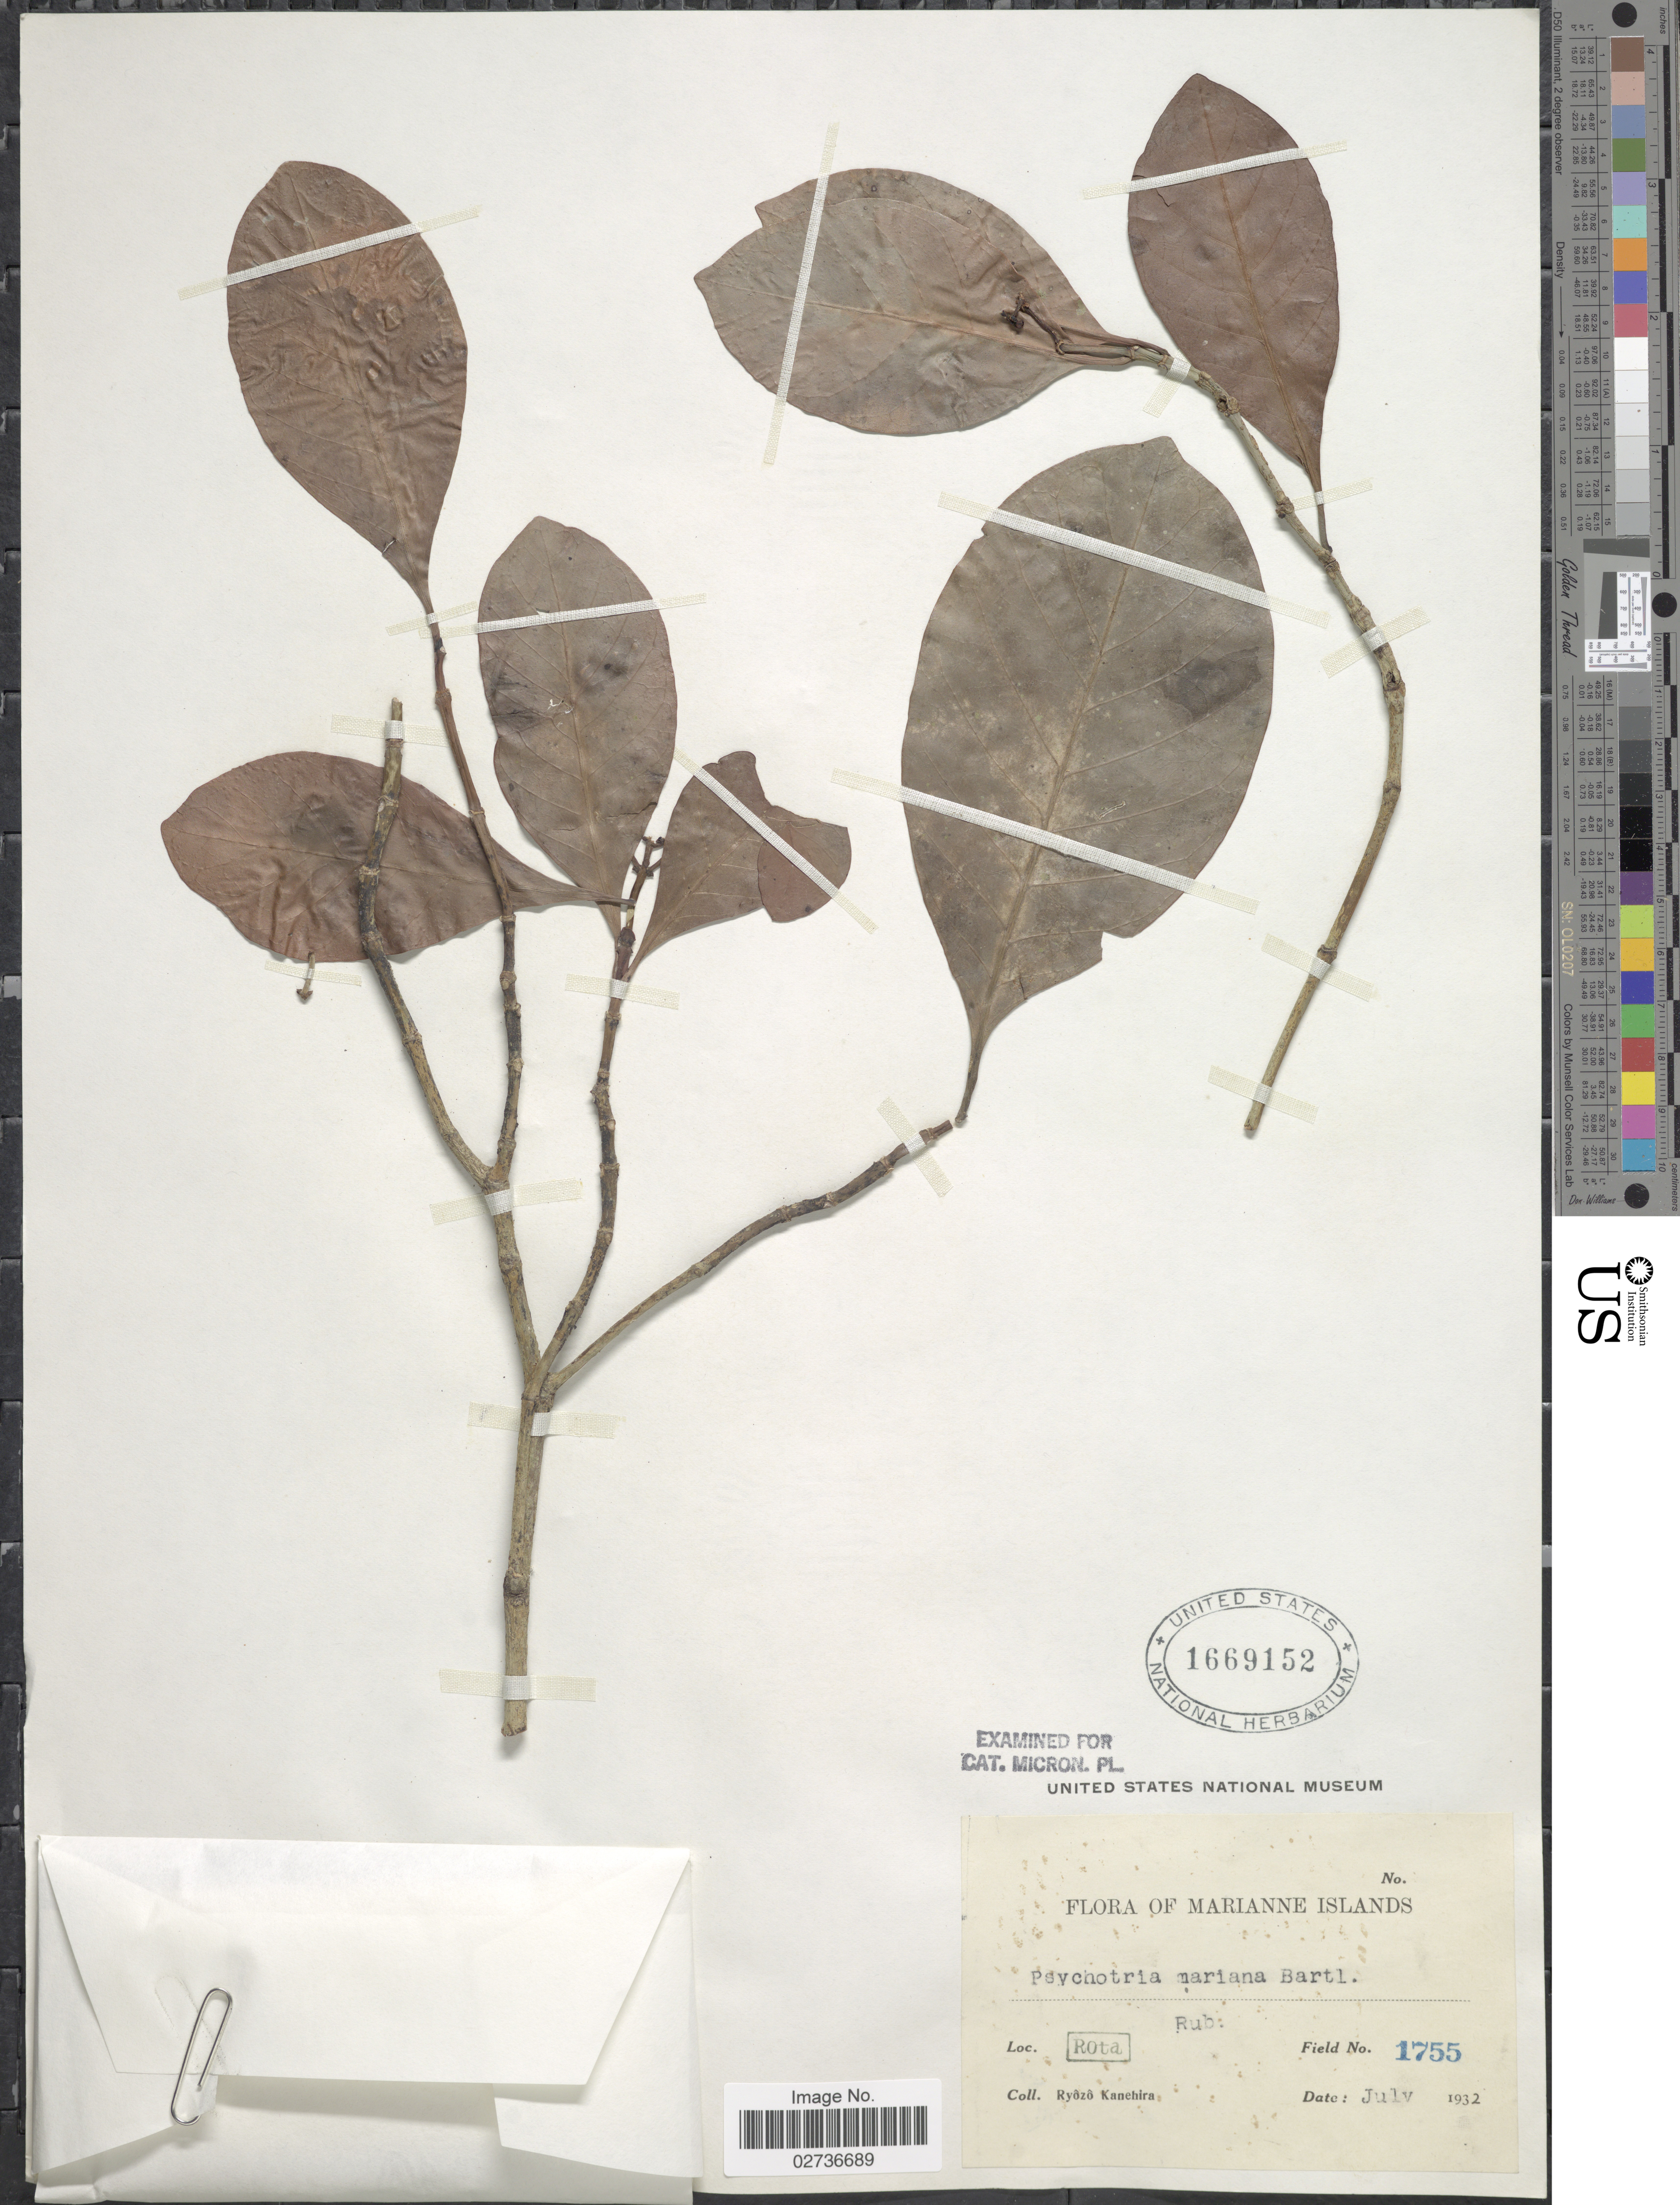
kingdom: Plantae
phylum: Tracheophyta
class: Magnoliopsida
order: Gentianales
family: Rubiaceae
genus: Psychotria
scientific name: Psychotria mariana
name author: Bartl. ex DC.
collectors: R. Kanehira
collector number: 1755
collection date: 1932-07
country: Northern Mariana Islands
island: Rota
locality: Rota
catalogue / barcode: US 1669152